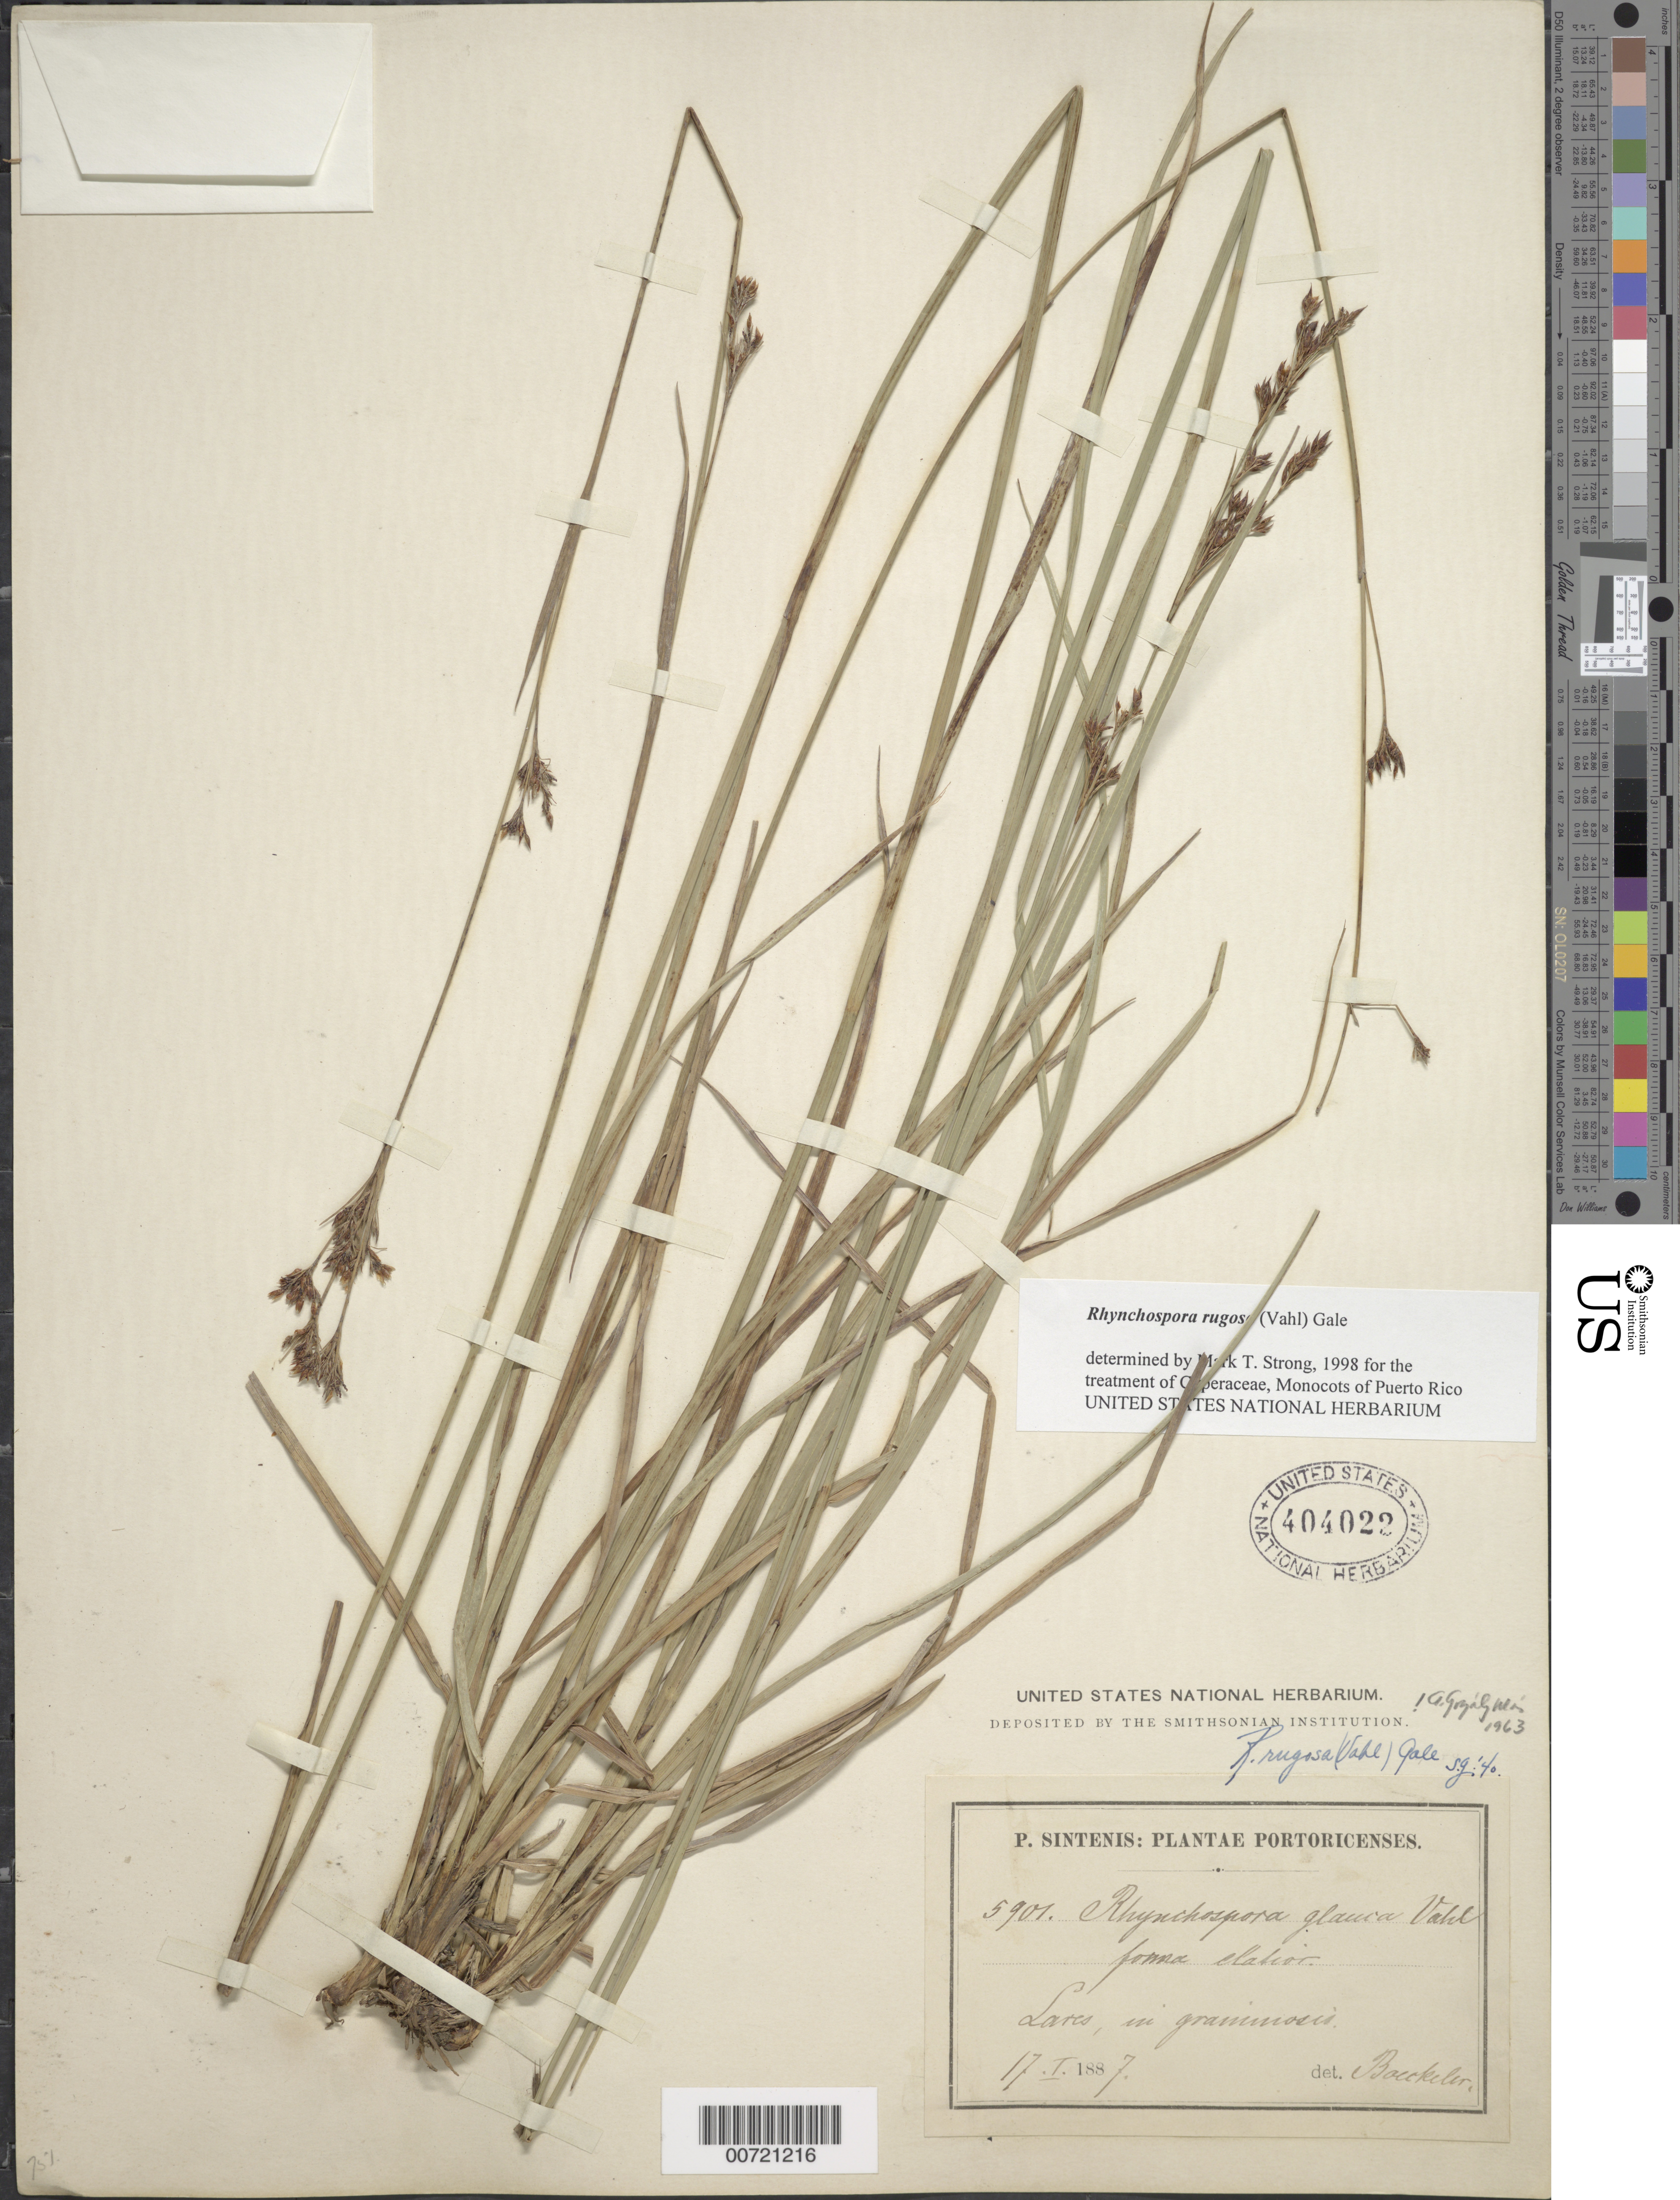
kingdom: Plantae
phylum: Tracheophyta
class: Liliopsida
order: Poales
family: Cyperaceae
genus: Rhynchospora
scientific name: Rhynchospora rugosa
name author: (Vahl) Gale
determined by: Strong, M. T., (US), Smithsonian Institution - National Museum of Natural History (UNITED STATES)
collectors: P. Sintenis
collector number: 5901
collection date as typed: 17 Jan 1887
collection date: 1887-01-17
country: Puerto Rico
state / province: Lares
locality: Lares.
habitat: In graminosus.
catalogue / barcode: US 404022